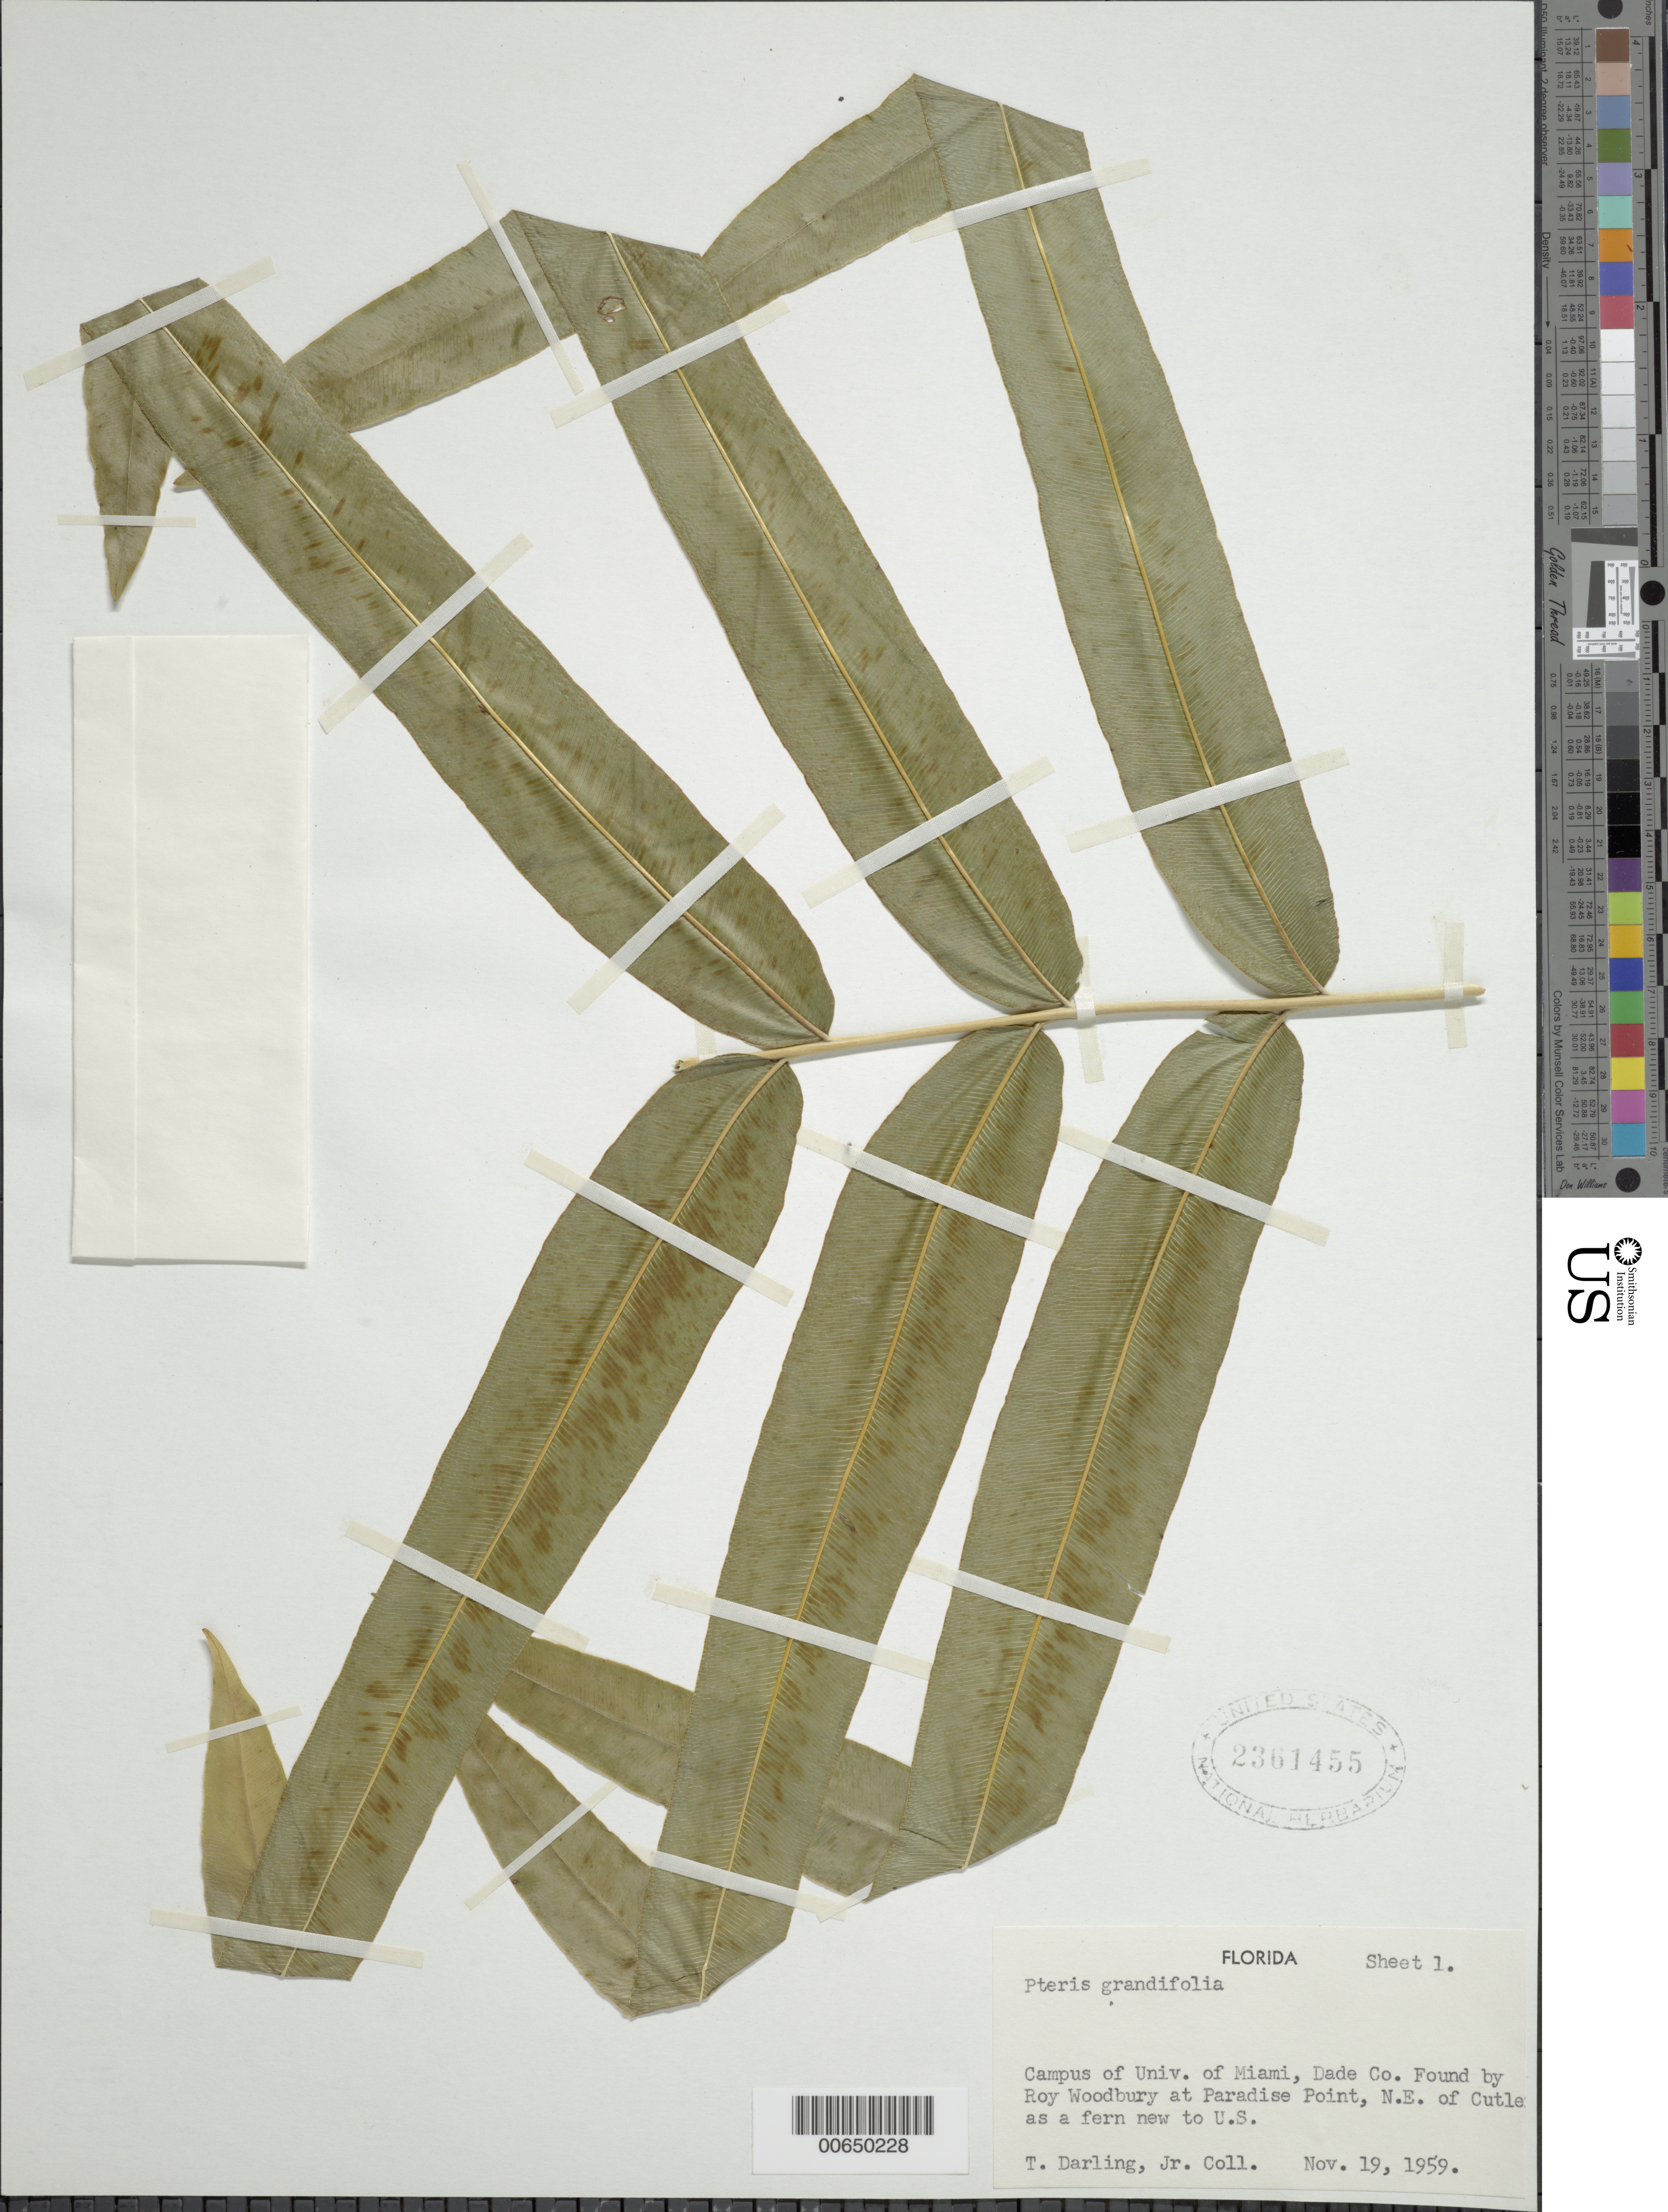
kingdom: Plantae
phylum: Tracheophyta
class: Polypodiopsida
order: Polypodiales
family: Pteridaceae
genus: Pteris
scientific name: Pteris grandifolia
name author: L.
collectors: T. Darling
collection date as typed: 19 Nov 1959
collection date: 1959-11-19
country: United States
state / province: Florida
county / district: Dade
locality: Campus of Univ. of Miami, found by Roy Woodbury at Paradise Point, NE of Cutler, as a fern new to U.S.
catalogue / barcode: US 2361455